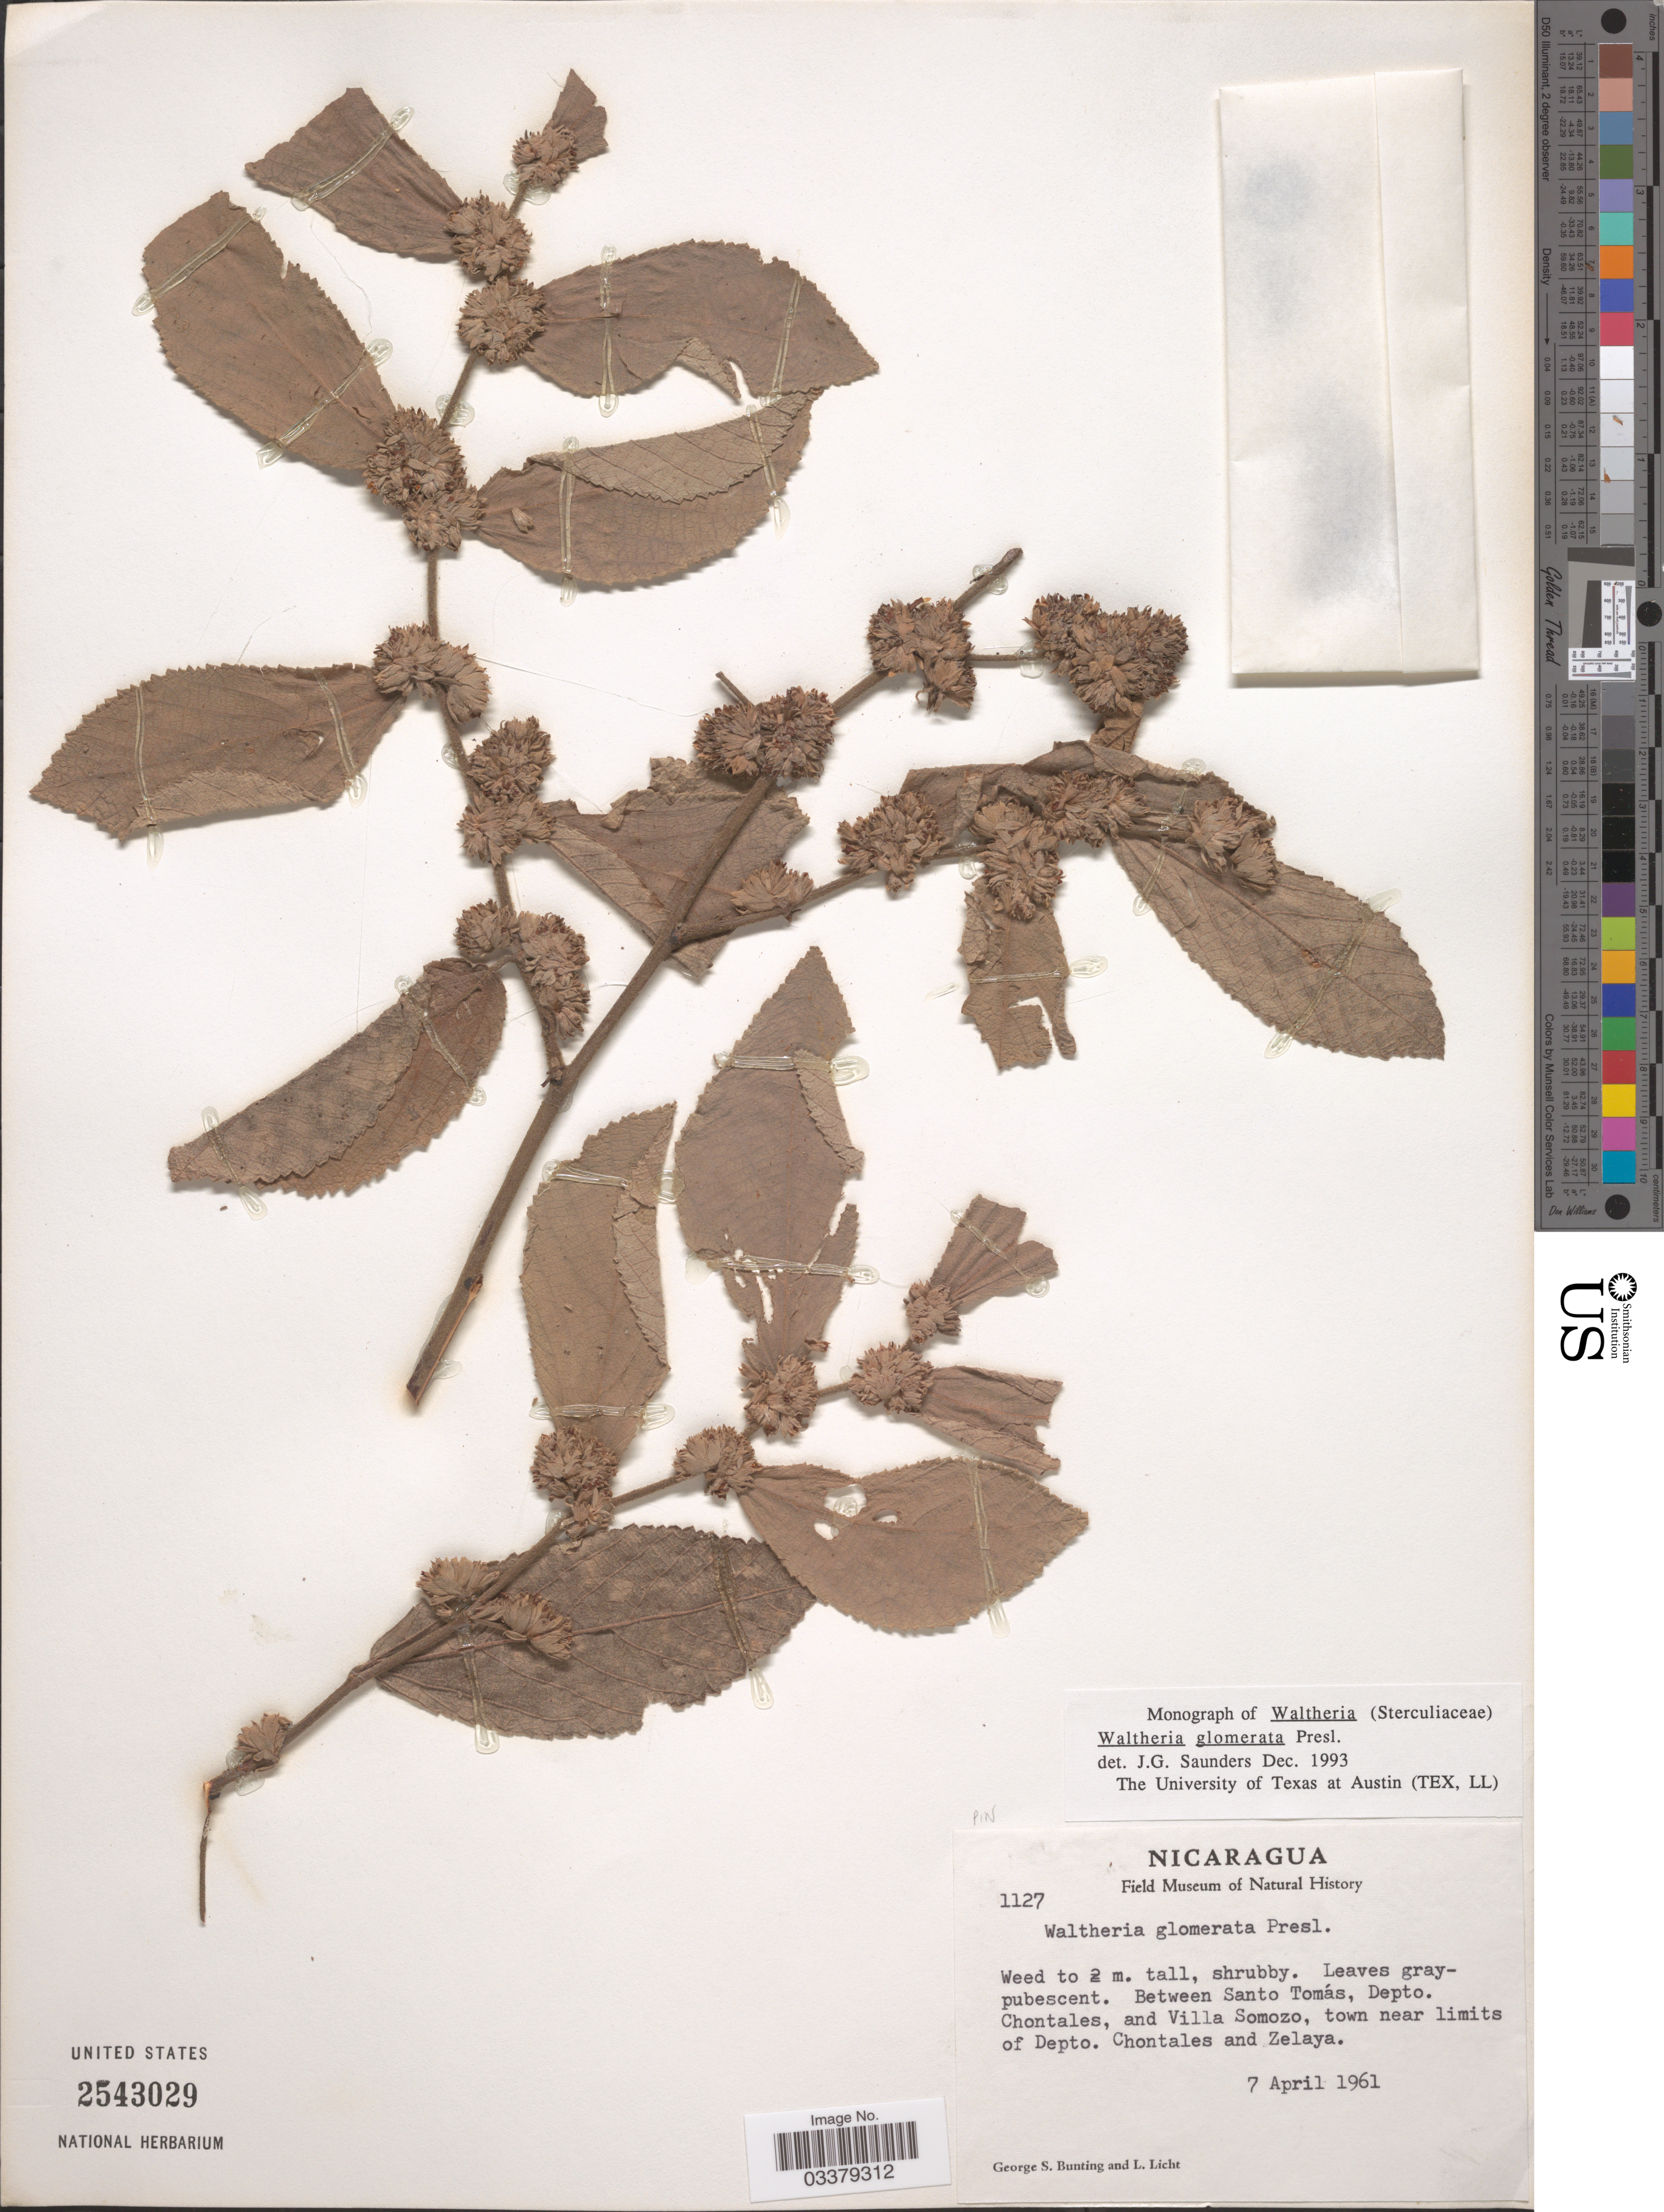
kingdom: Plantae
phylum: Tracheophyta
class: Magnoliopsida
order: Malvales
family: Malvaceae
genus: Waltheria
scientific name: Waltheria glomerata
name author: C. Presl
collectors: G. S. Bunting & L. Licht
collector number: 1127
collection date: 1961-04-07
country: Nicaragua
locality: Between Santo Tomás, Depto. Chontales, and Villa Somozo, town near limits of Depto. Chontales and Zelaya.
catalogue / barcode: US 2543029